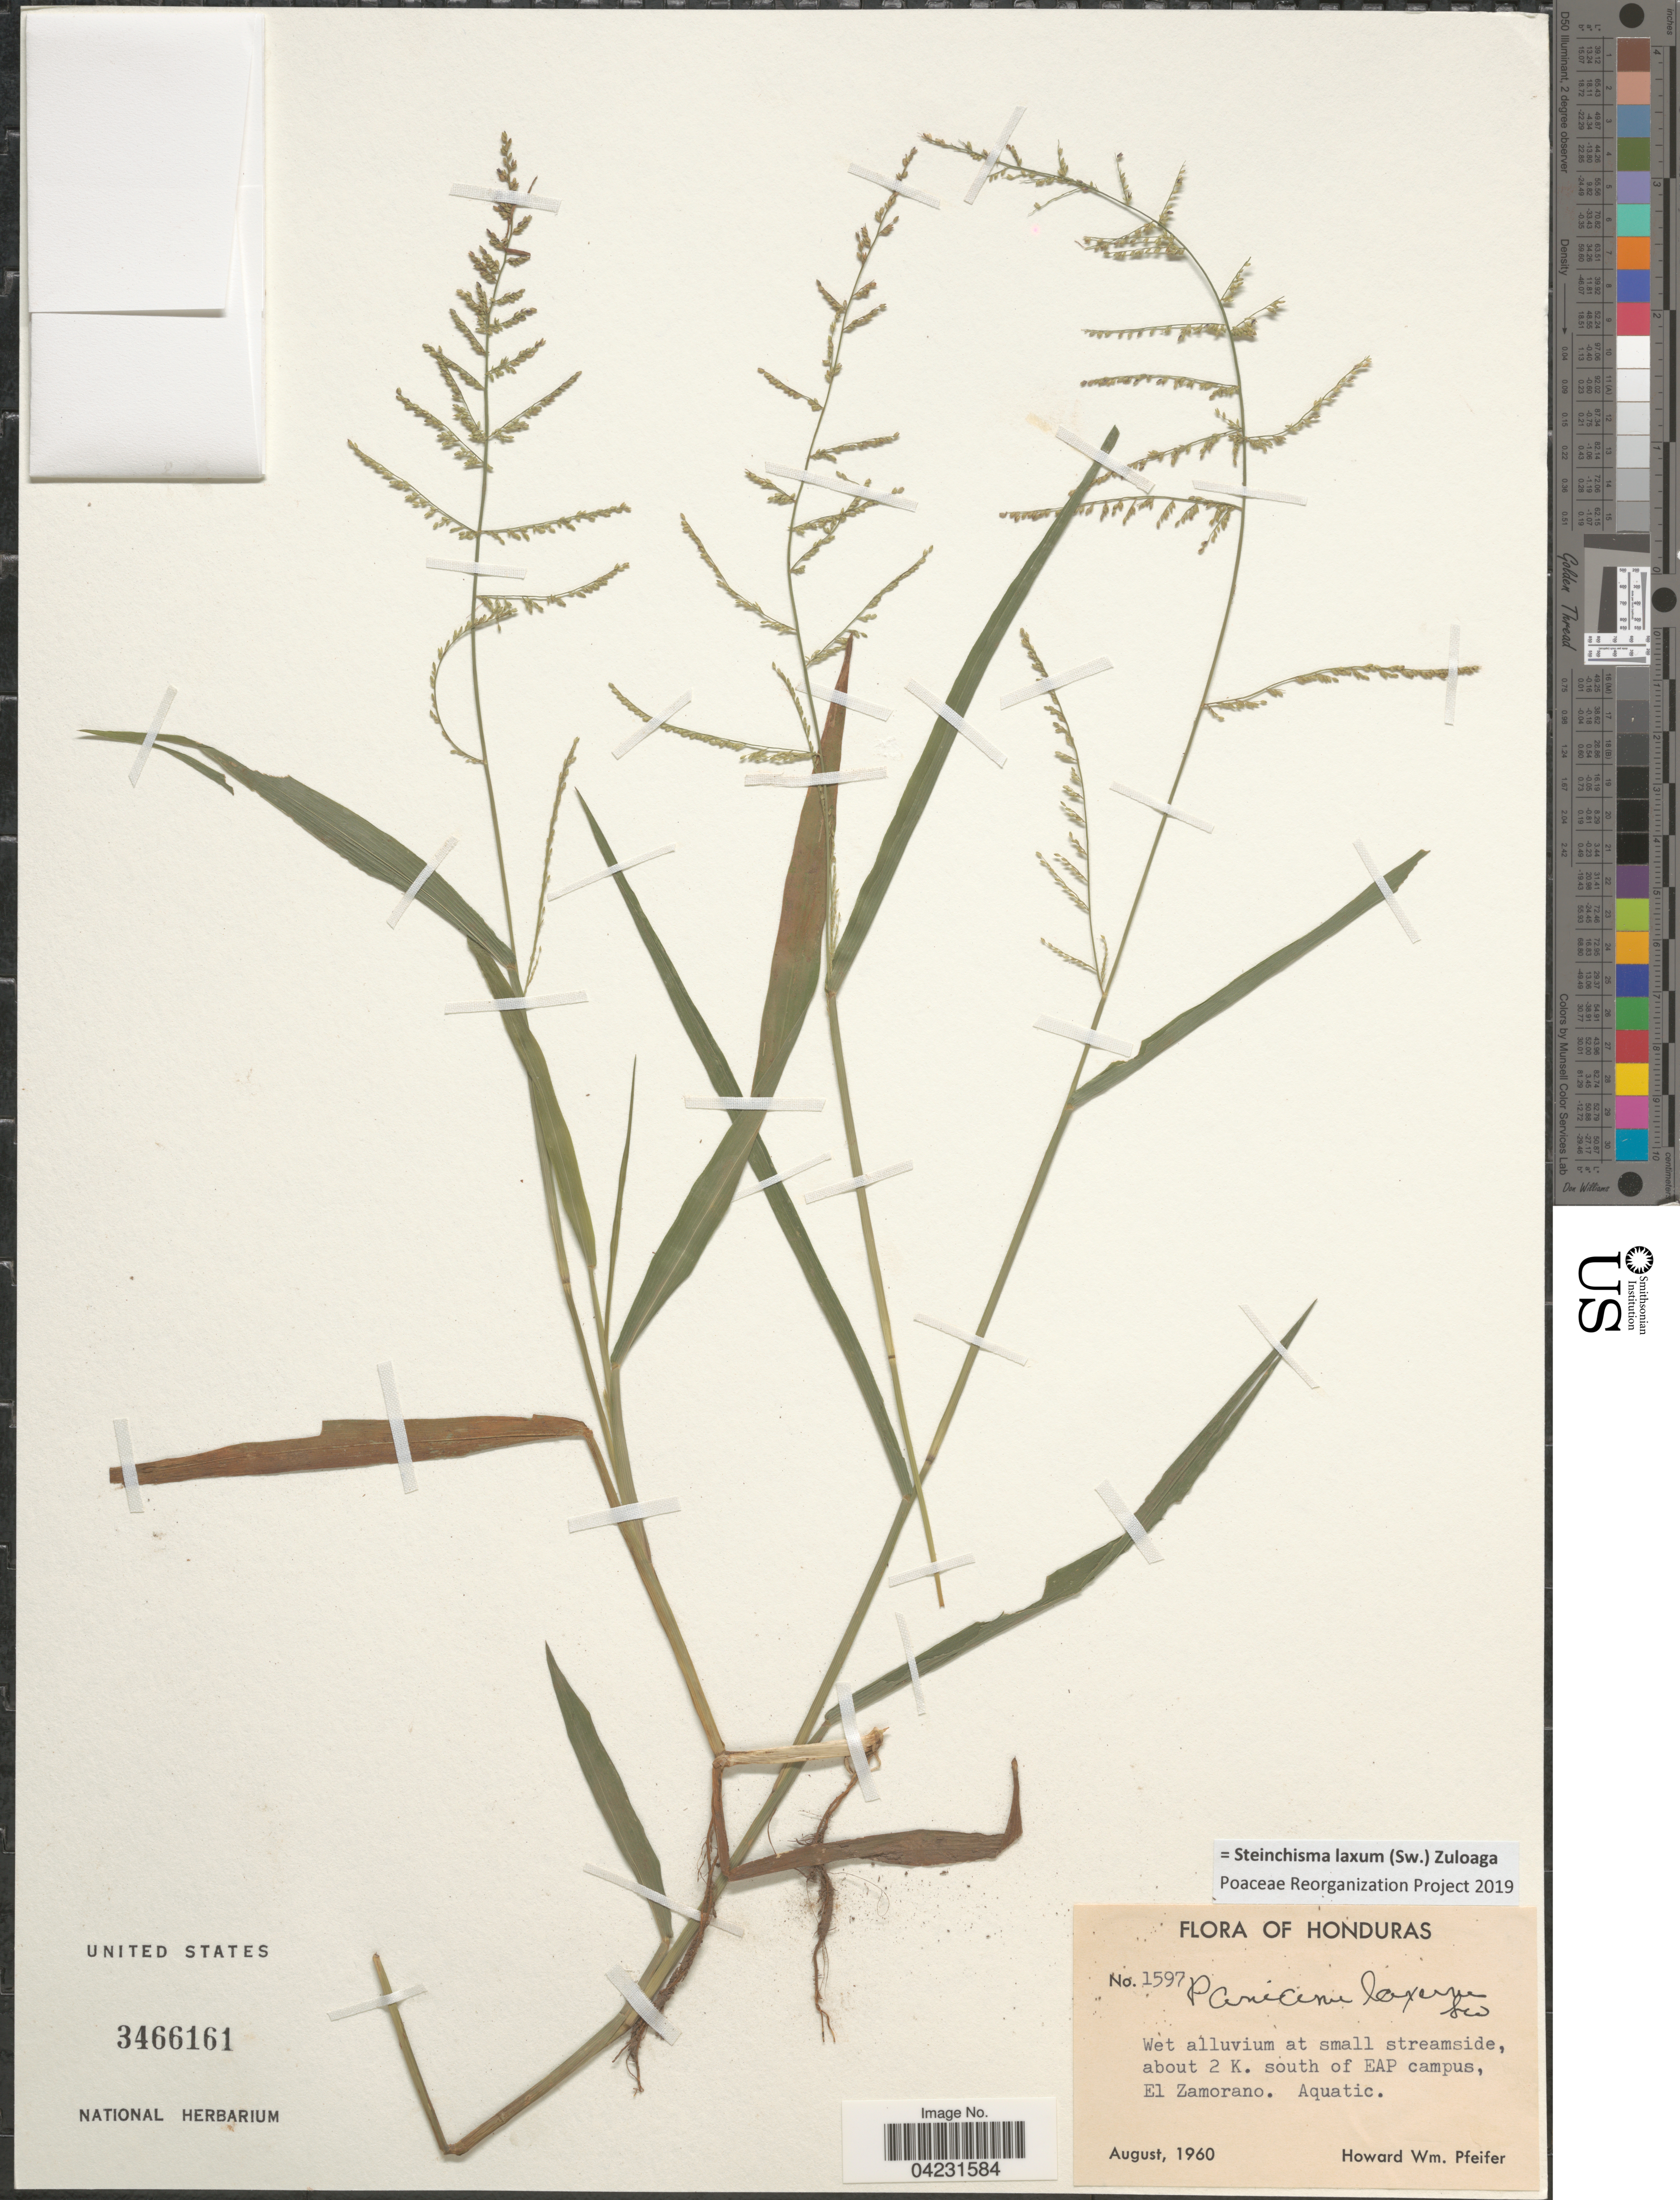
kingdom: Plantae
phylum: Tracheophyta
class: Liliopsida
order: Poales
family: Poaceae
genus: Steinchisma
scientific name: Steinchisma laxum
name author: (Sw.) Zuloaga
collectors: H. W. Pfeifer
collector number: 1597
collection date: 1960-08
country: Honduras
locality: Wet alluvium at small streamside, about 2 K. south of EAP campus, El Zamorano.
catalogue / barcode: US 3466161